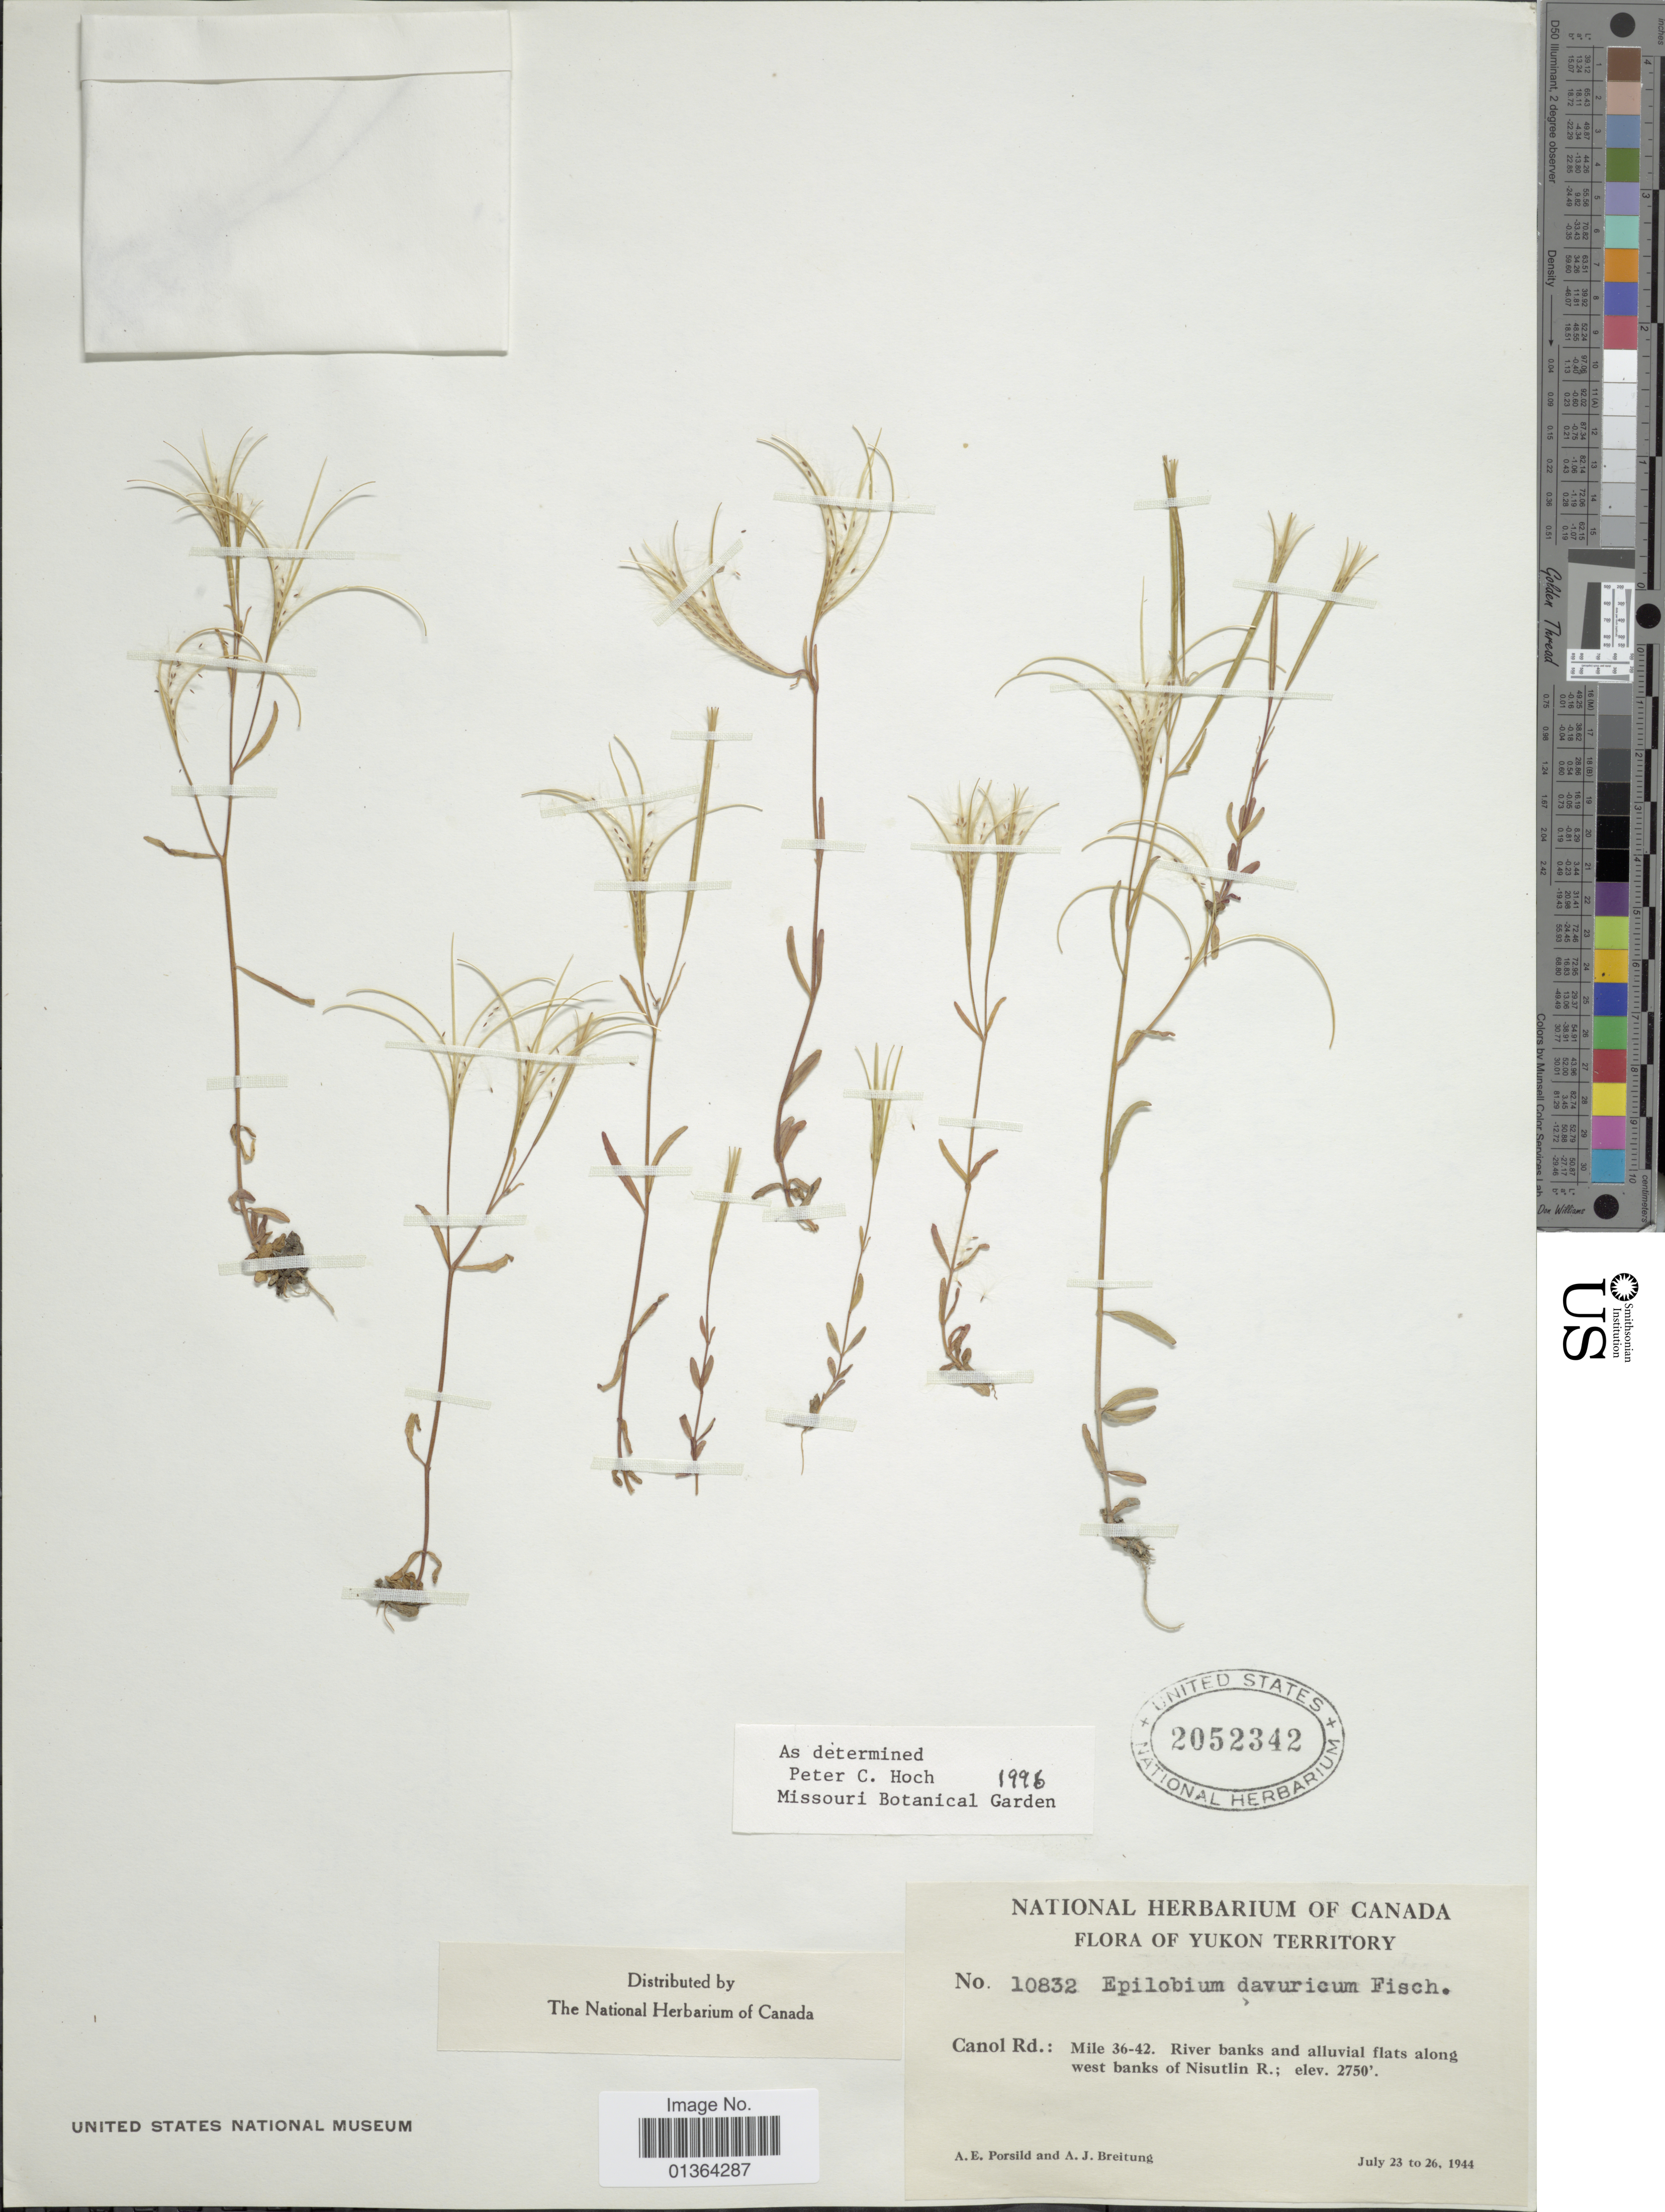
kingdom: Plantae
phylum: Tracheophyta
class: Magnoliopsida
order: Myrtales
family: Onagraceae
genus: Epilobium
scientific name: Epilobium davuricum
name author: Fisch. ex Hornem.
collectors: A. E. Porsild & A. Breitung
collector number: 10832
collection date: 1944-07-23/1944-07-26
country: Canada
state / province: Yukon Territory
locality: Canol Rd.: Mile 36-42. River banks and alluvial flats along west banks of Nisutlin R.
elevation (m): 838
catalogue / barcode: US 2052342